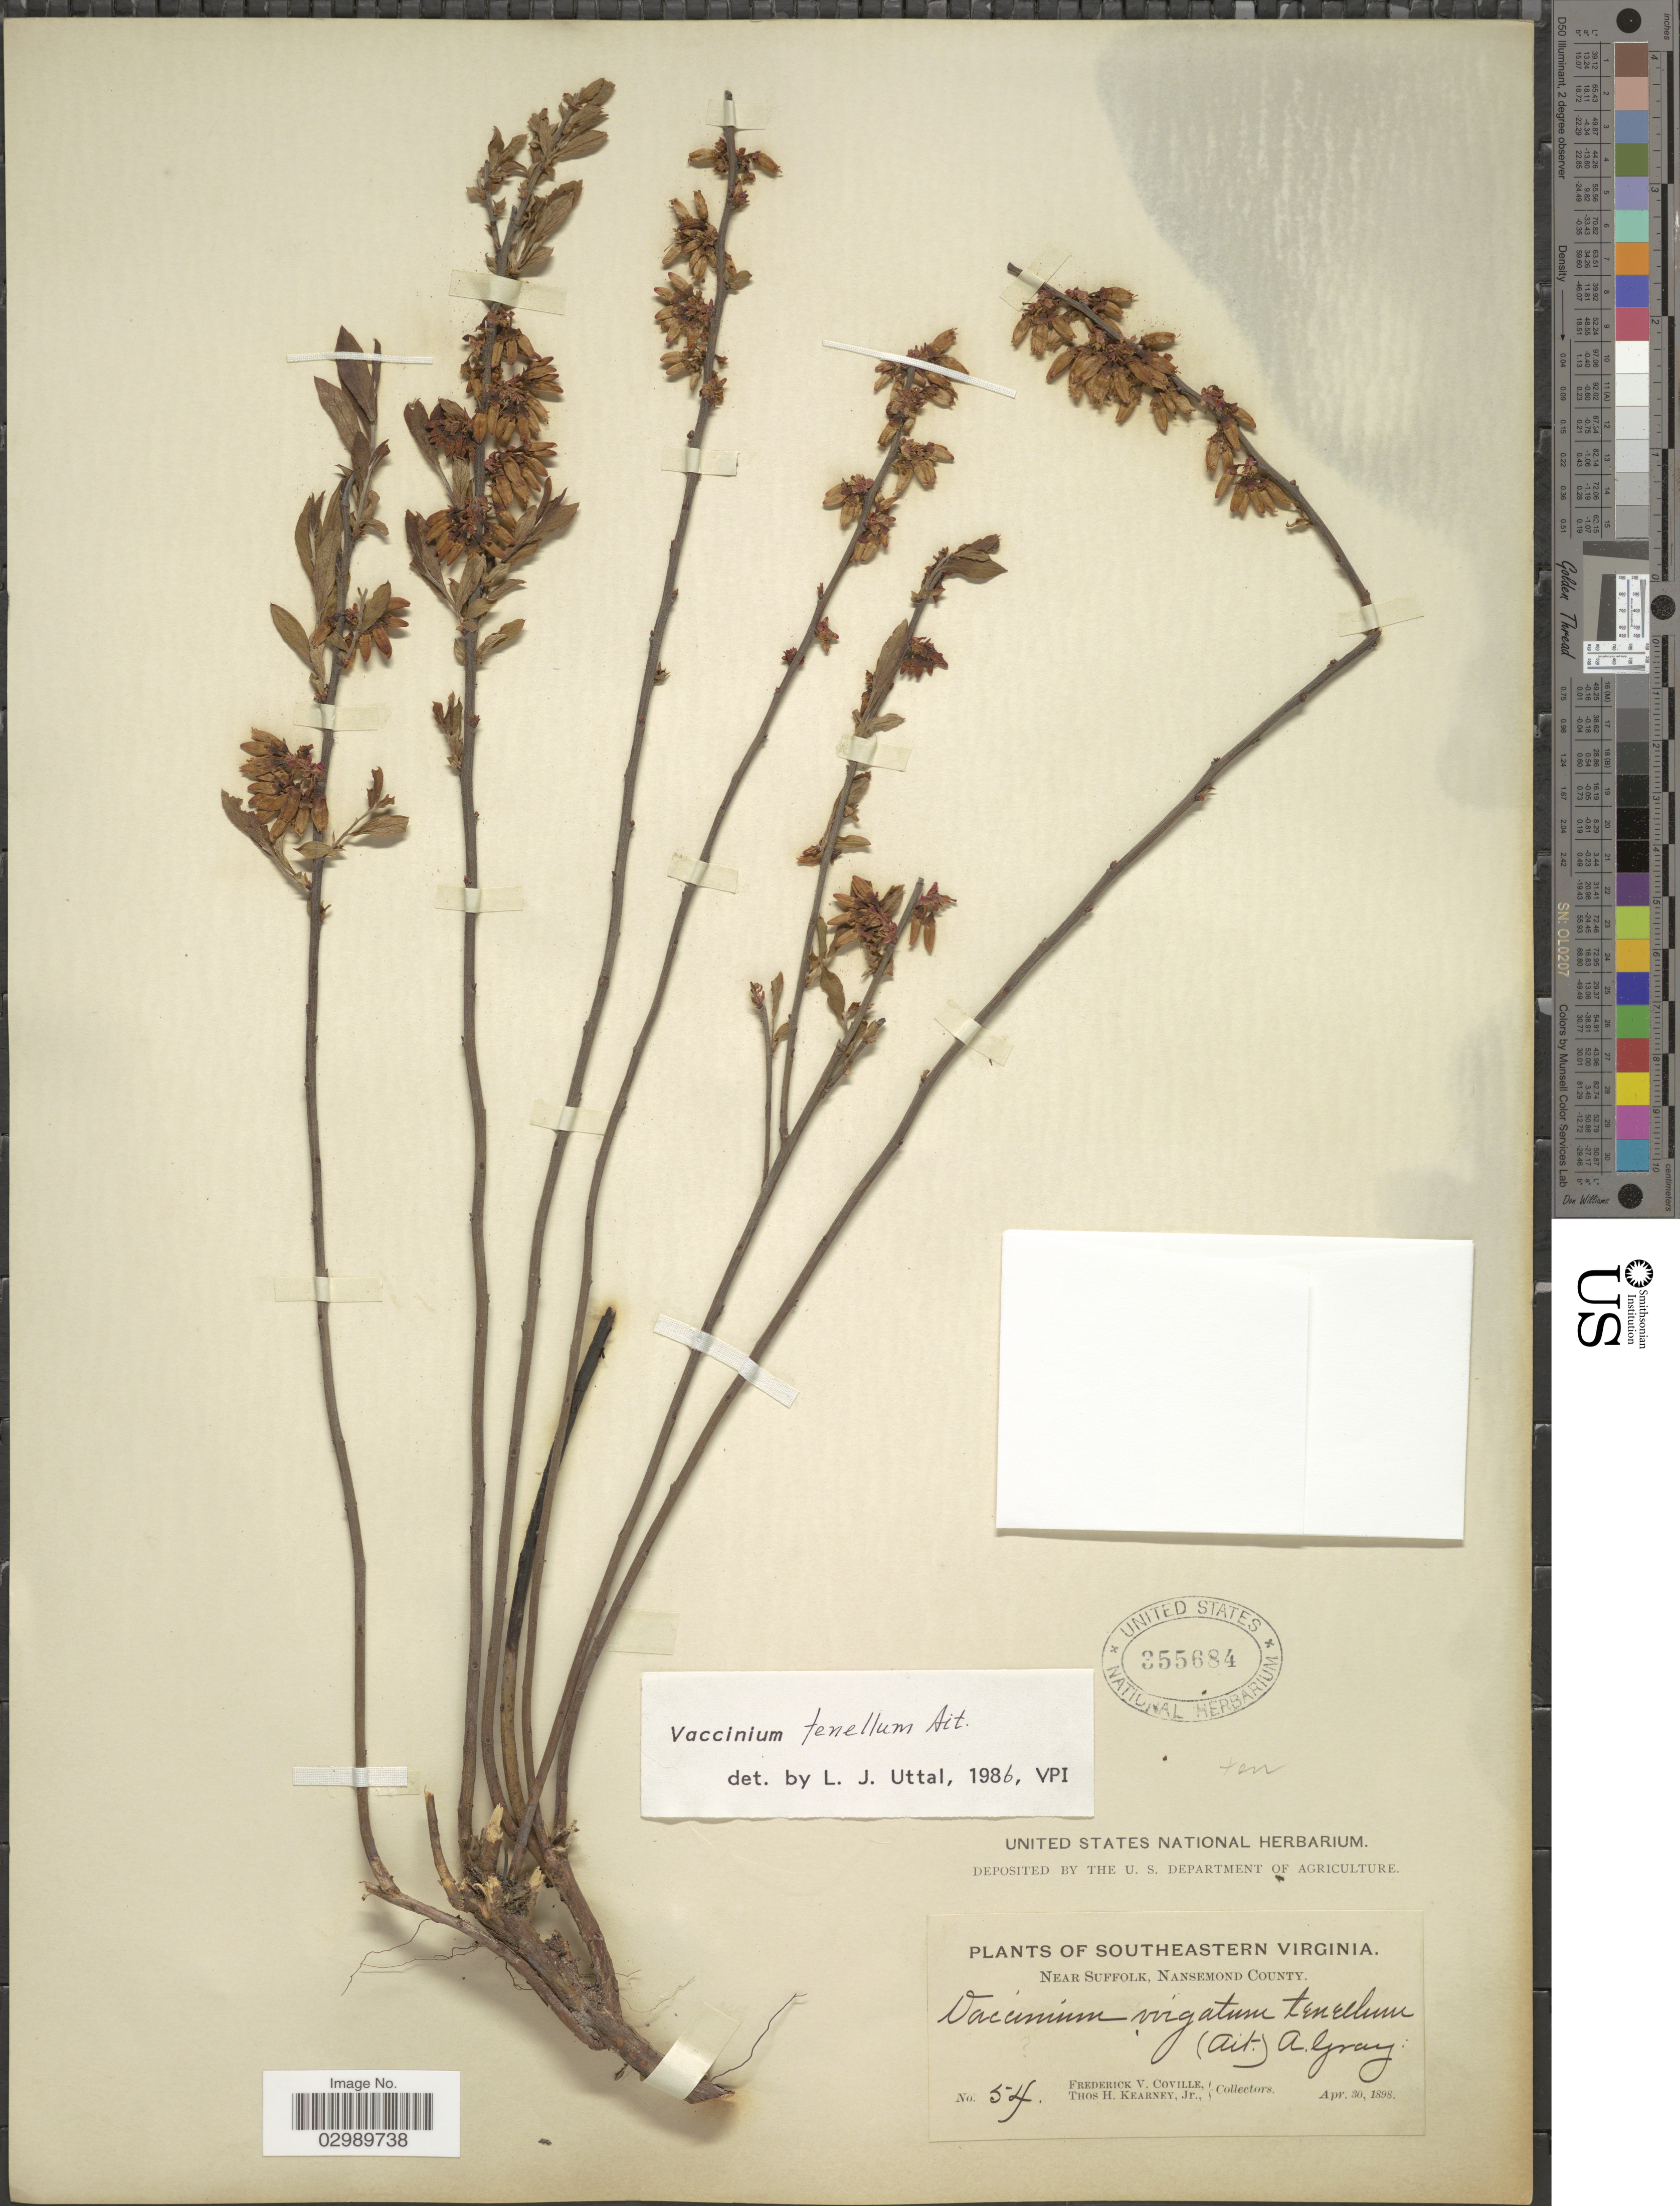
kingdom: Plantae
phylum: Tracheophyta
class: Magnoliopsida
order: Ericales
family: Ericaceae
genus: Vaccinium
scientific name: Vaccinium tenellum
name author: Aiton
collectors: F. V. Coville & T. H. Kearney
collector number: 54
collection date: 1898-04-30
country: United States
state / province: Virginia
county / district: City of Suffolk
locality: Southeastern Virginia. Near Suffolk, Nansemond County.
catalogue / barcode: US 355684